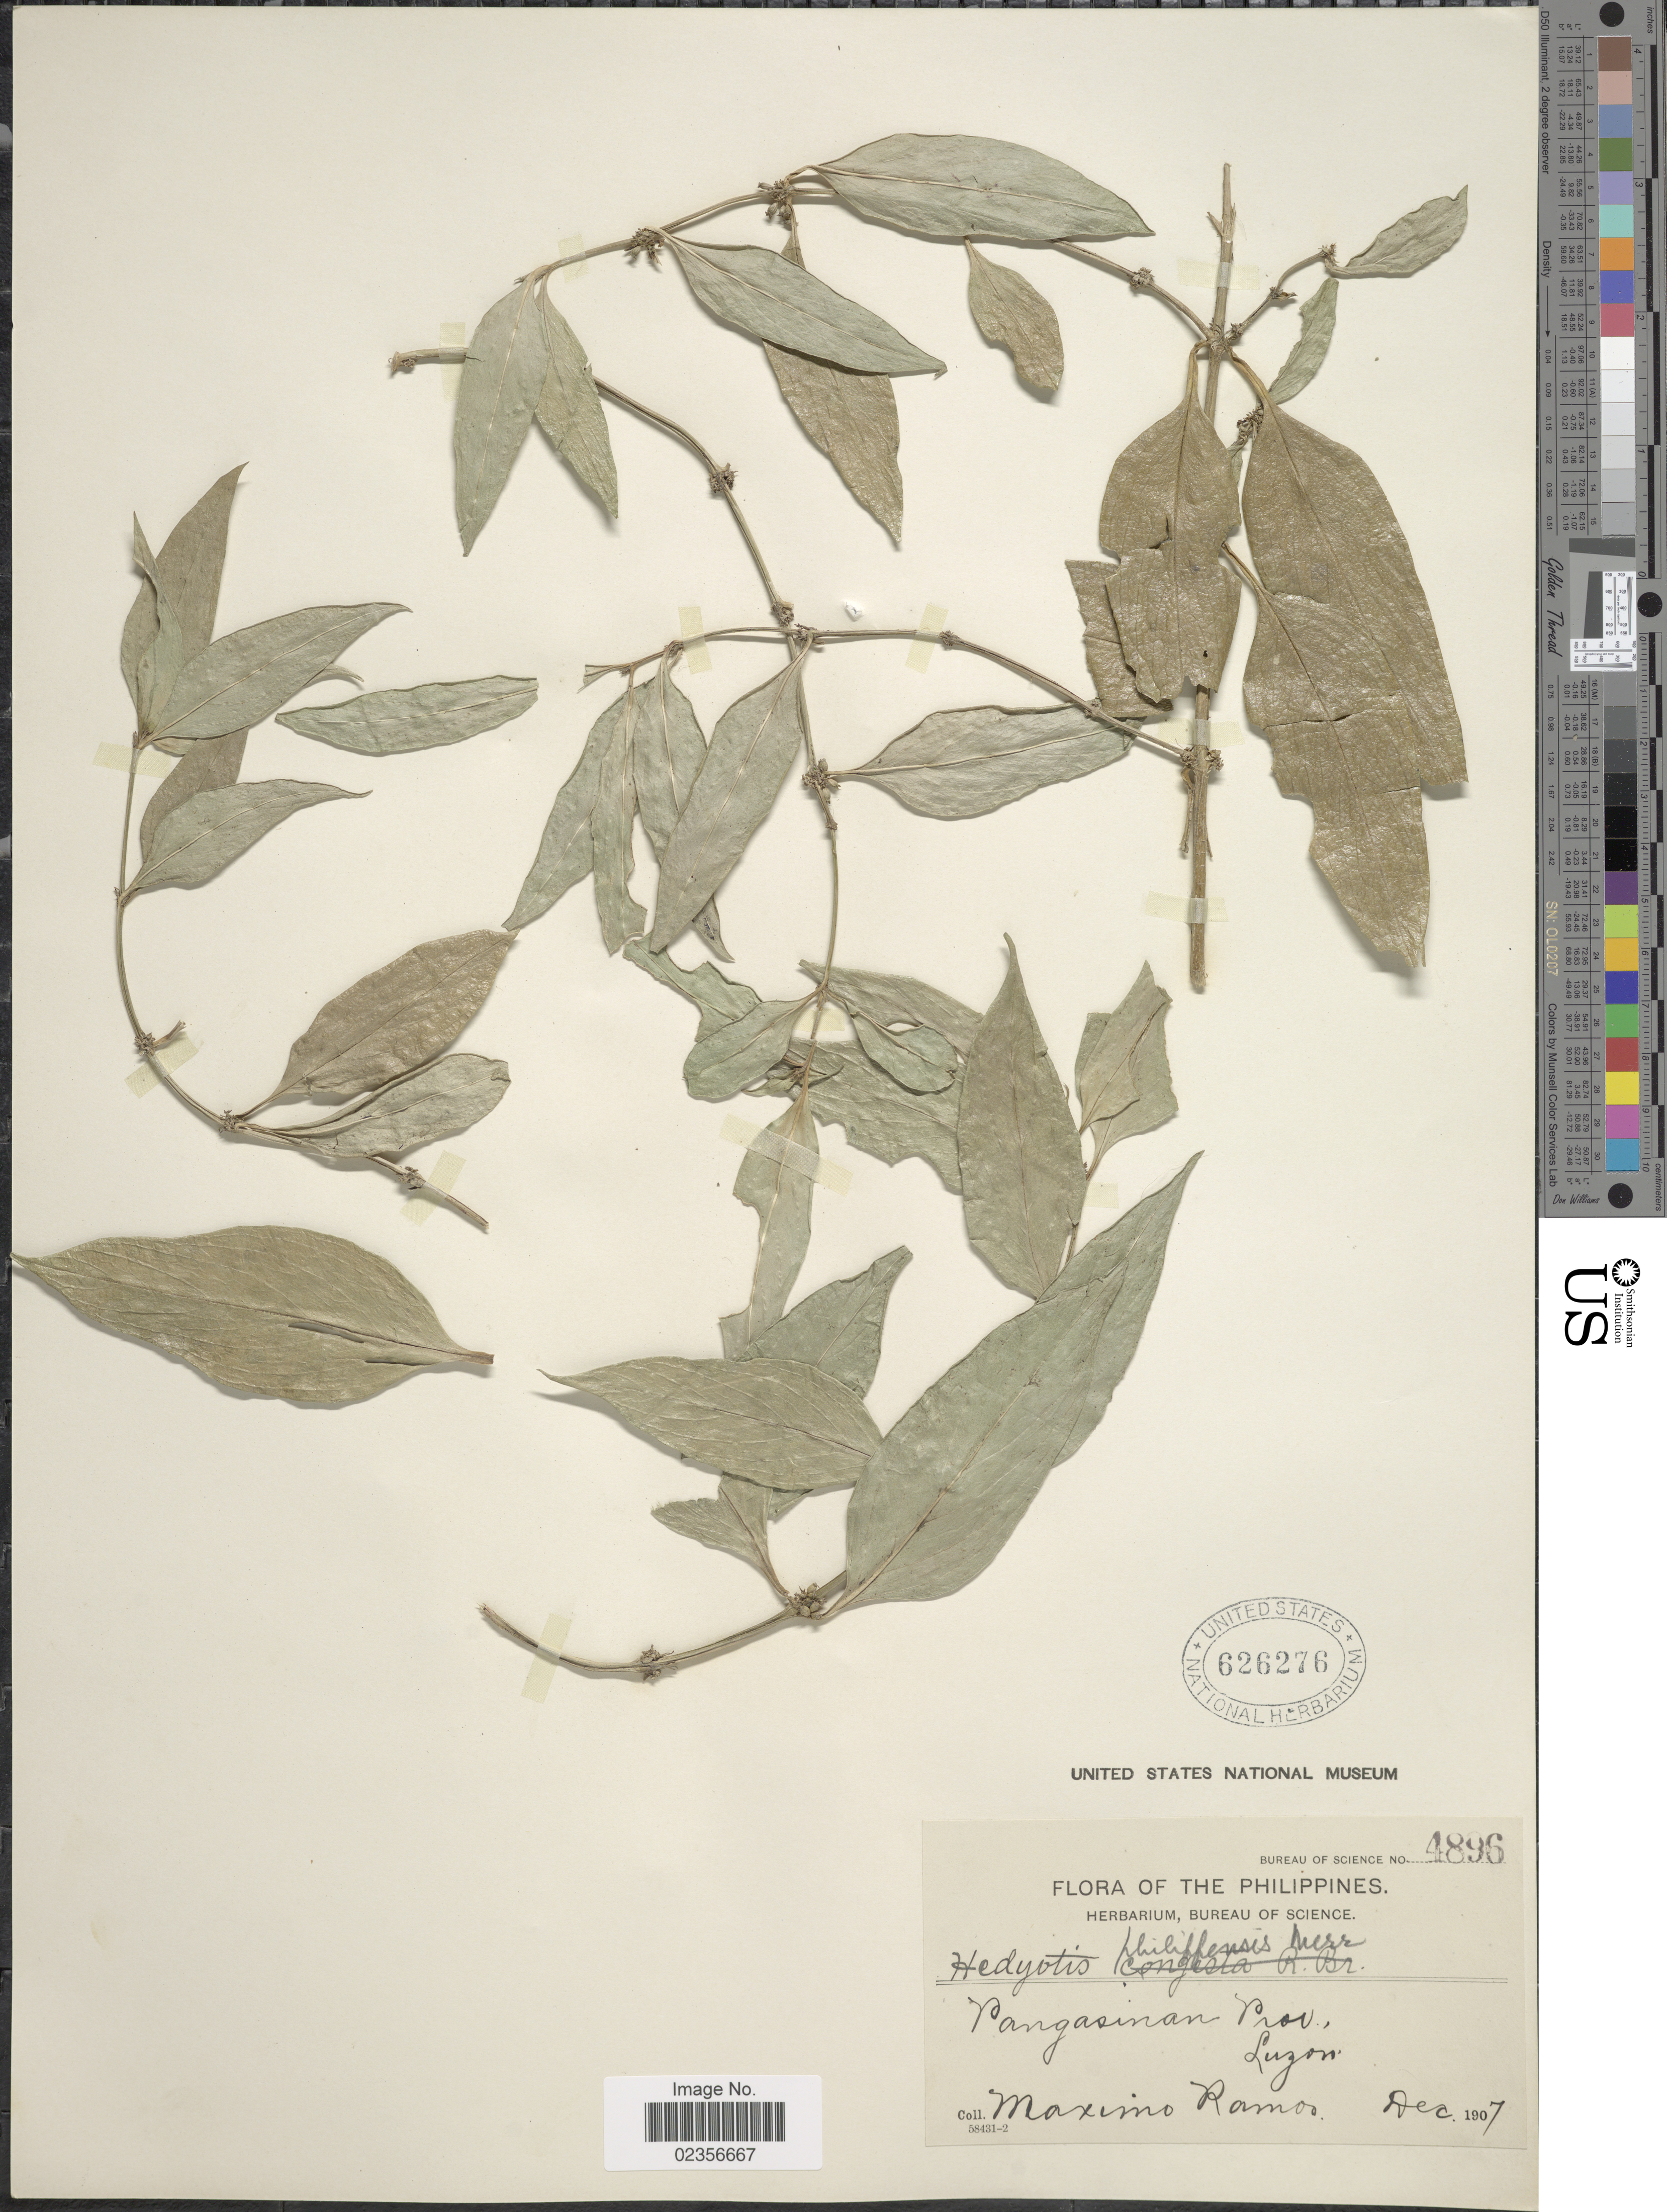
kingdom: Plantae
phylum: Tracheophyta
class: Magnoliopsida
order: Gentianales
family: Rubiaceae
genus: Hedyotis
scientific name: Hedyotis philippensis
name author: (Willd. ex Spreng.) Merr. ex C.B. Rob.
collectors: M. Ramos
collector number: Bureau of Science 4896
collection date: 1907-12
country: Philippines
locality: Pangasinan Prov., Luzon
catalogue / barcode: US 626276